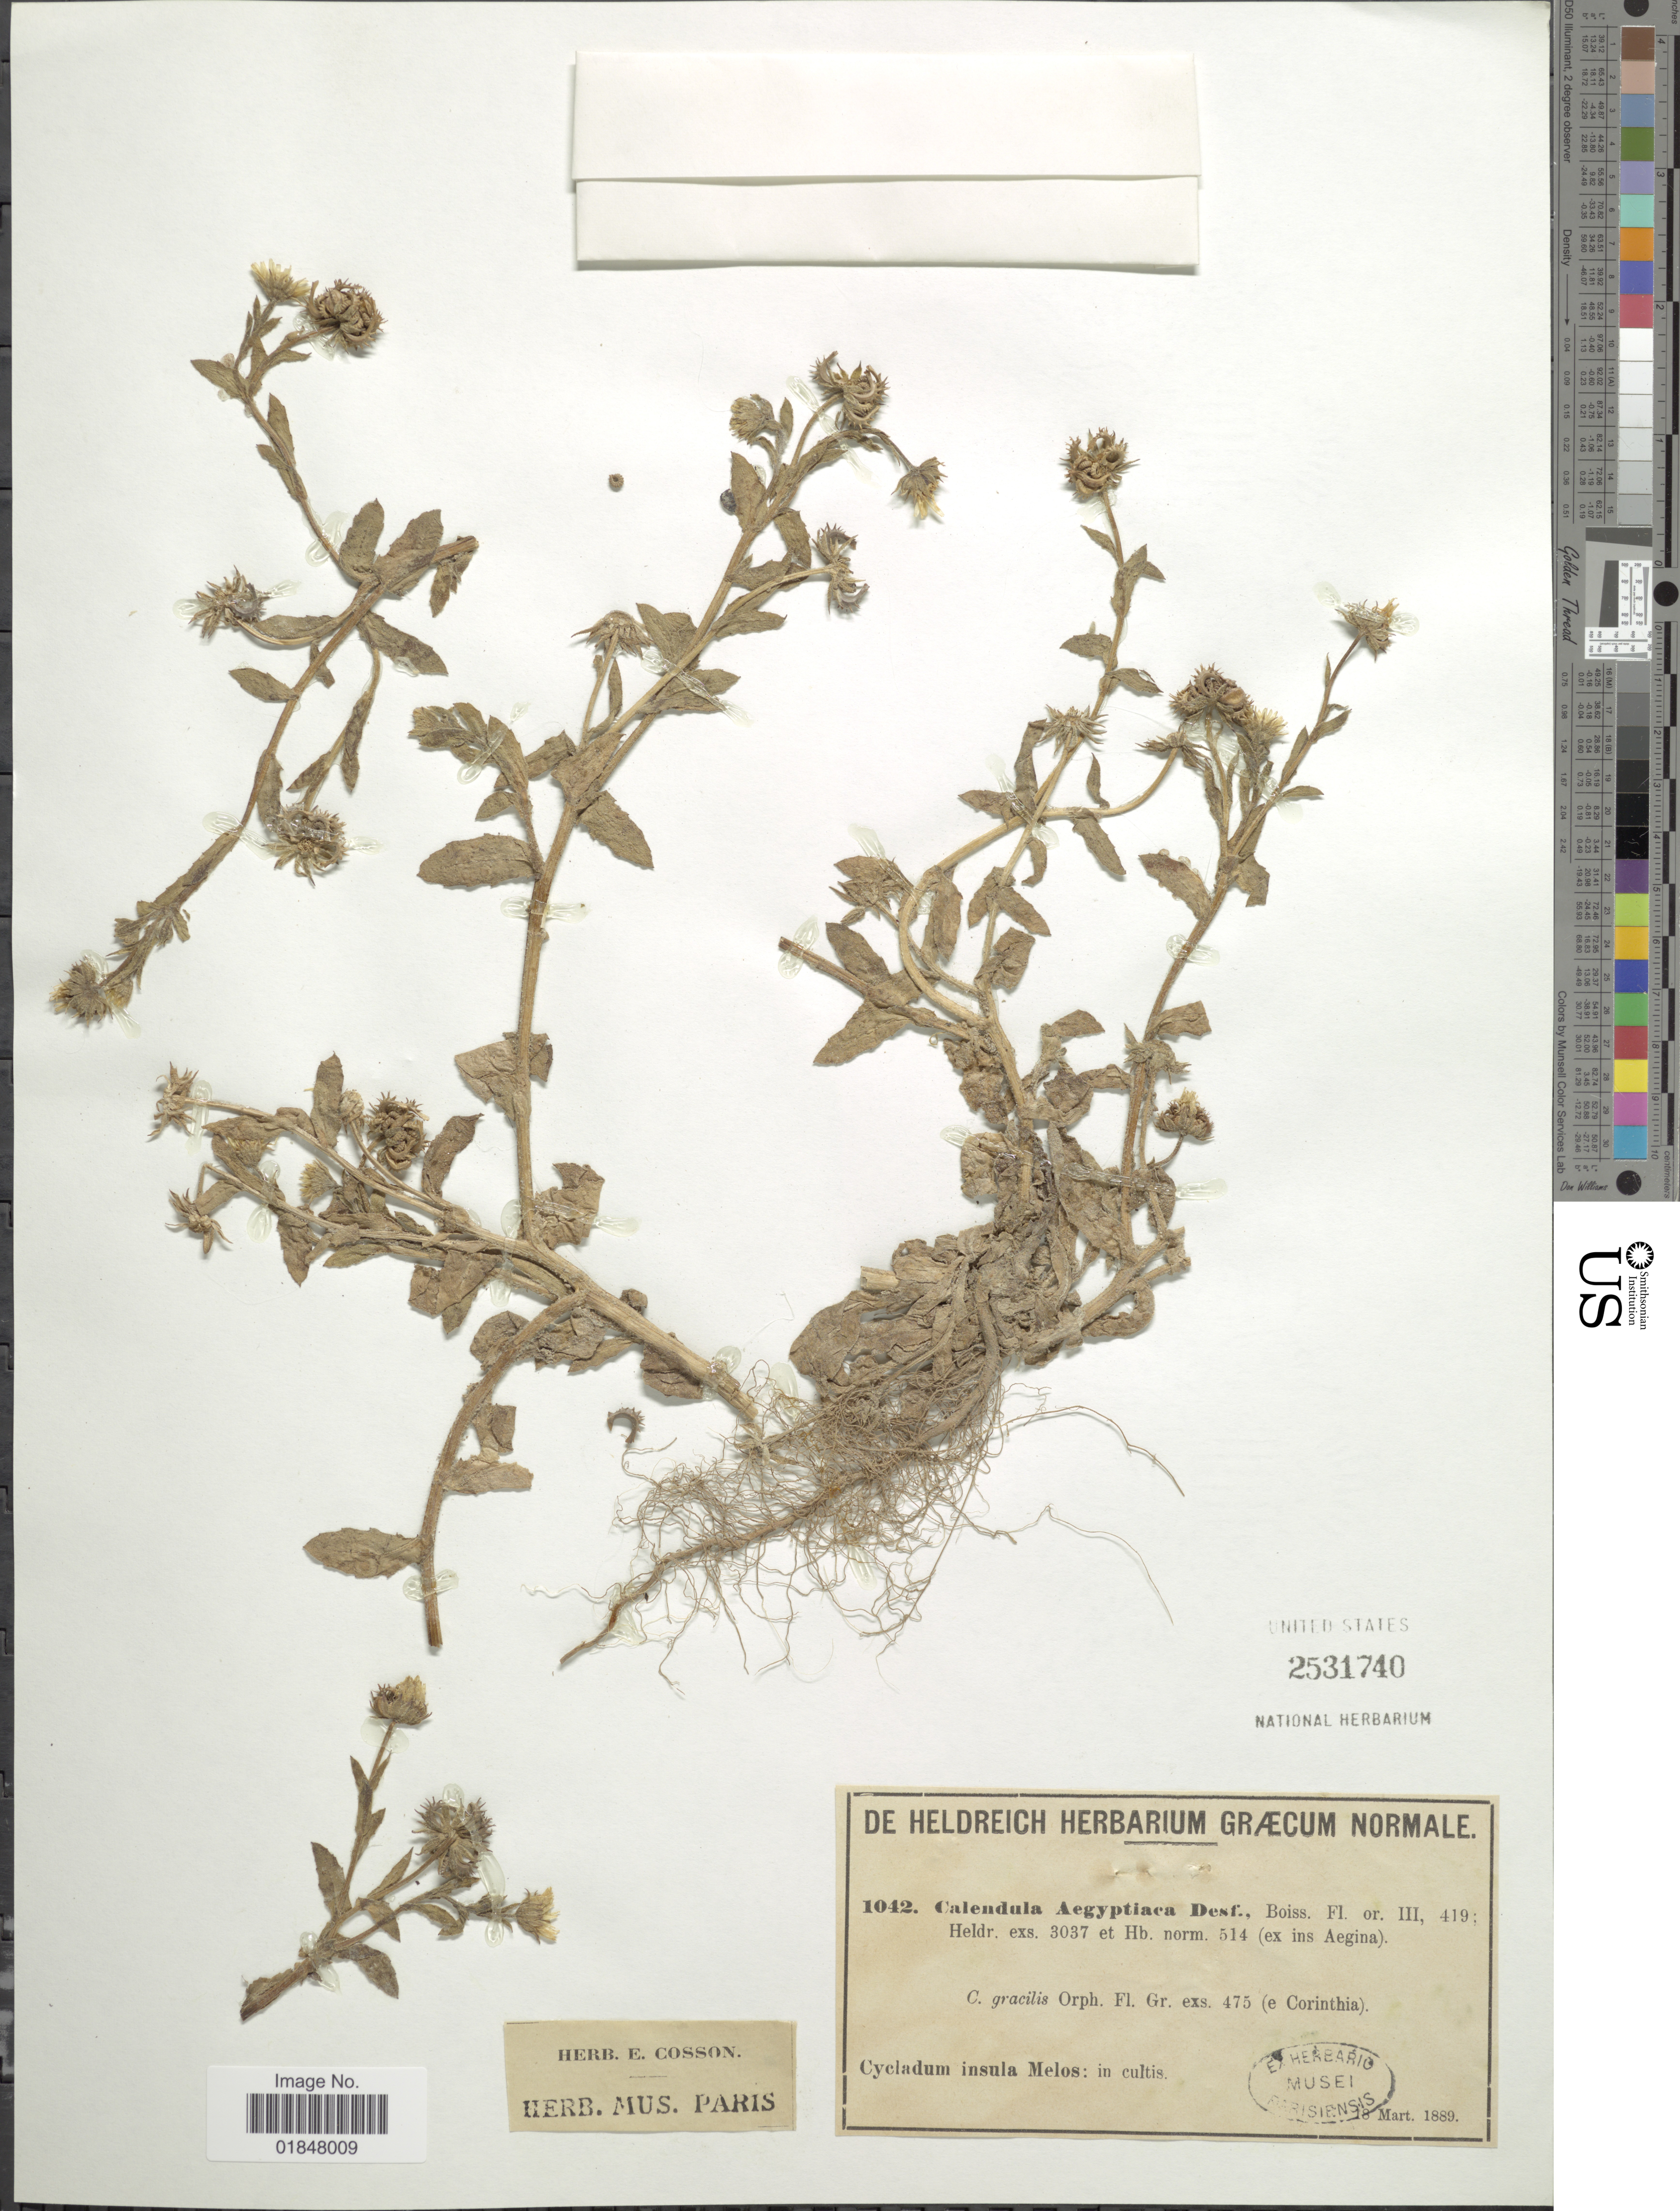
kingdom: Plantae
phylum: Tracheophyta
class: Magnoliopsida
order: Asterales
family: Asteraceae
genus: Calendula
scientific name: Calendula arvensis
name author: L.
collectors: ex herb. De Heldreich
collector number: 1042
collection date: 1889-03-18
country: Greece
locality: Corinthia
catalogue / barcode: US 2531740